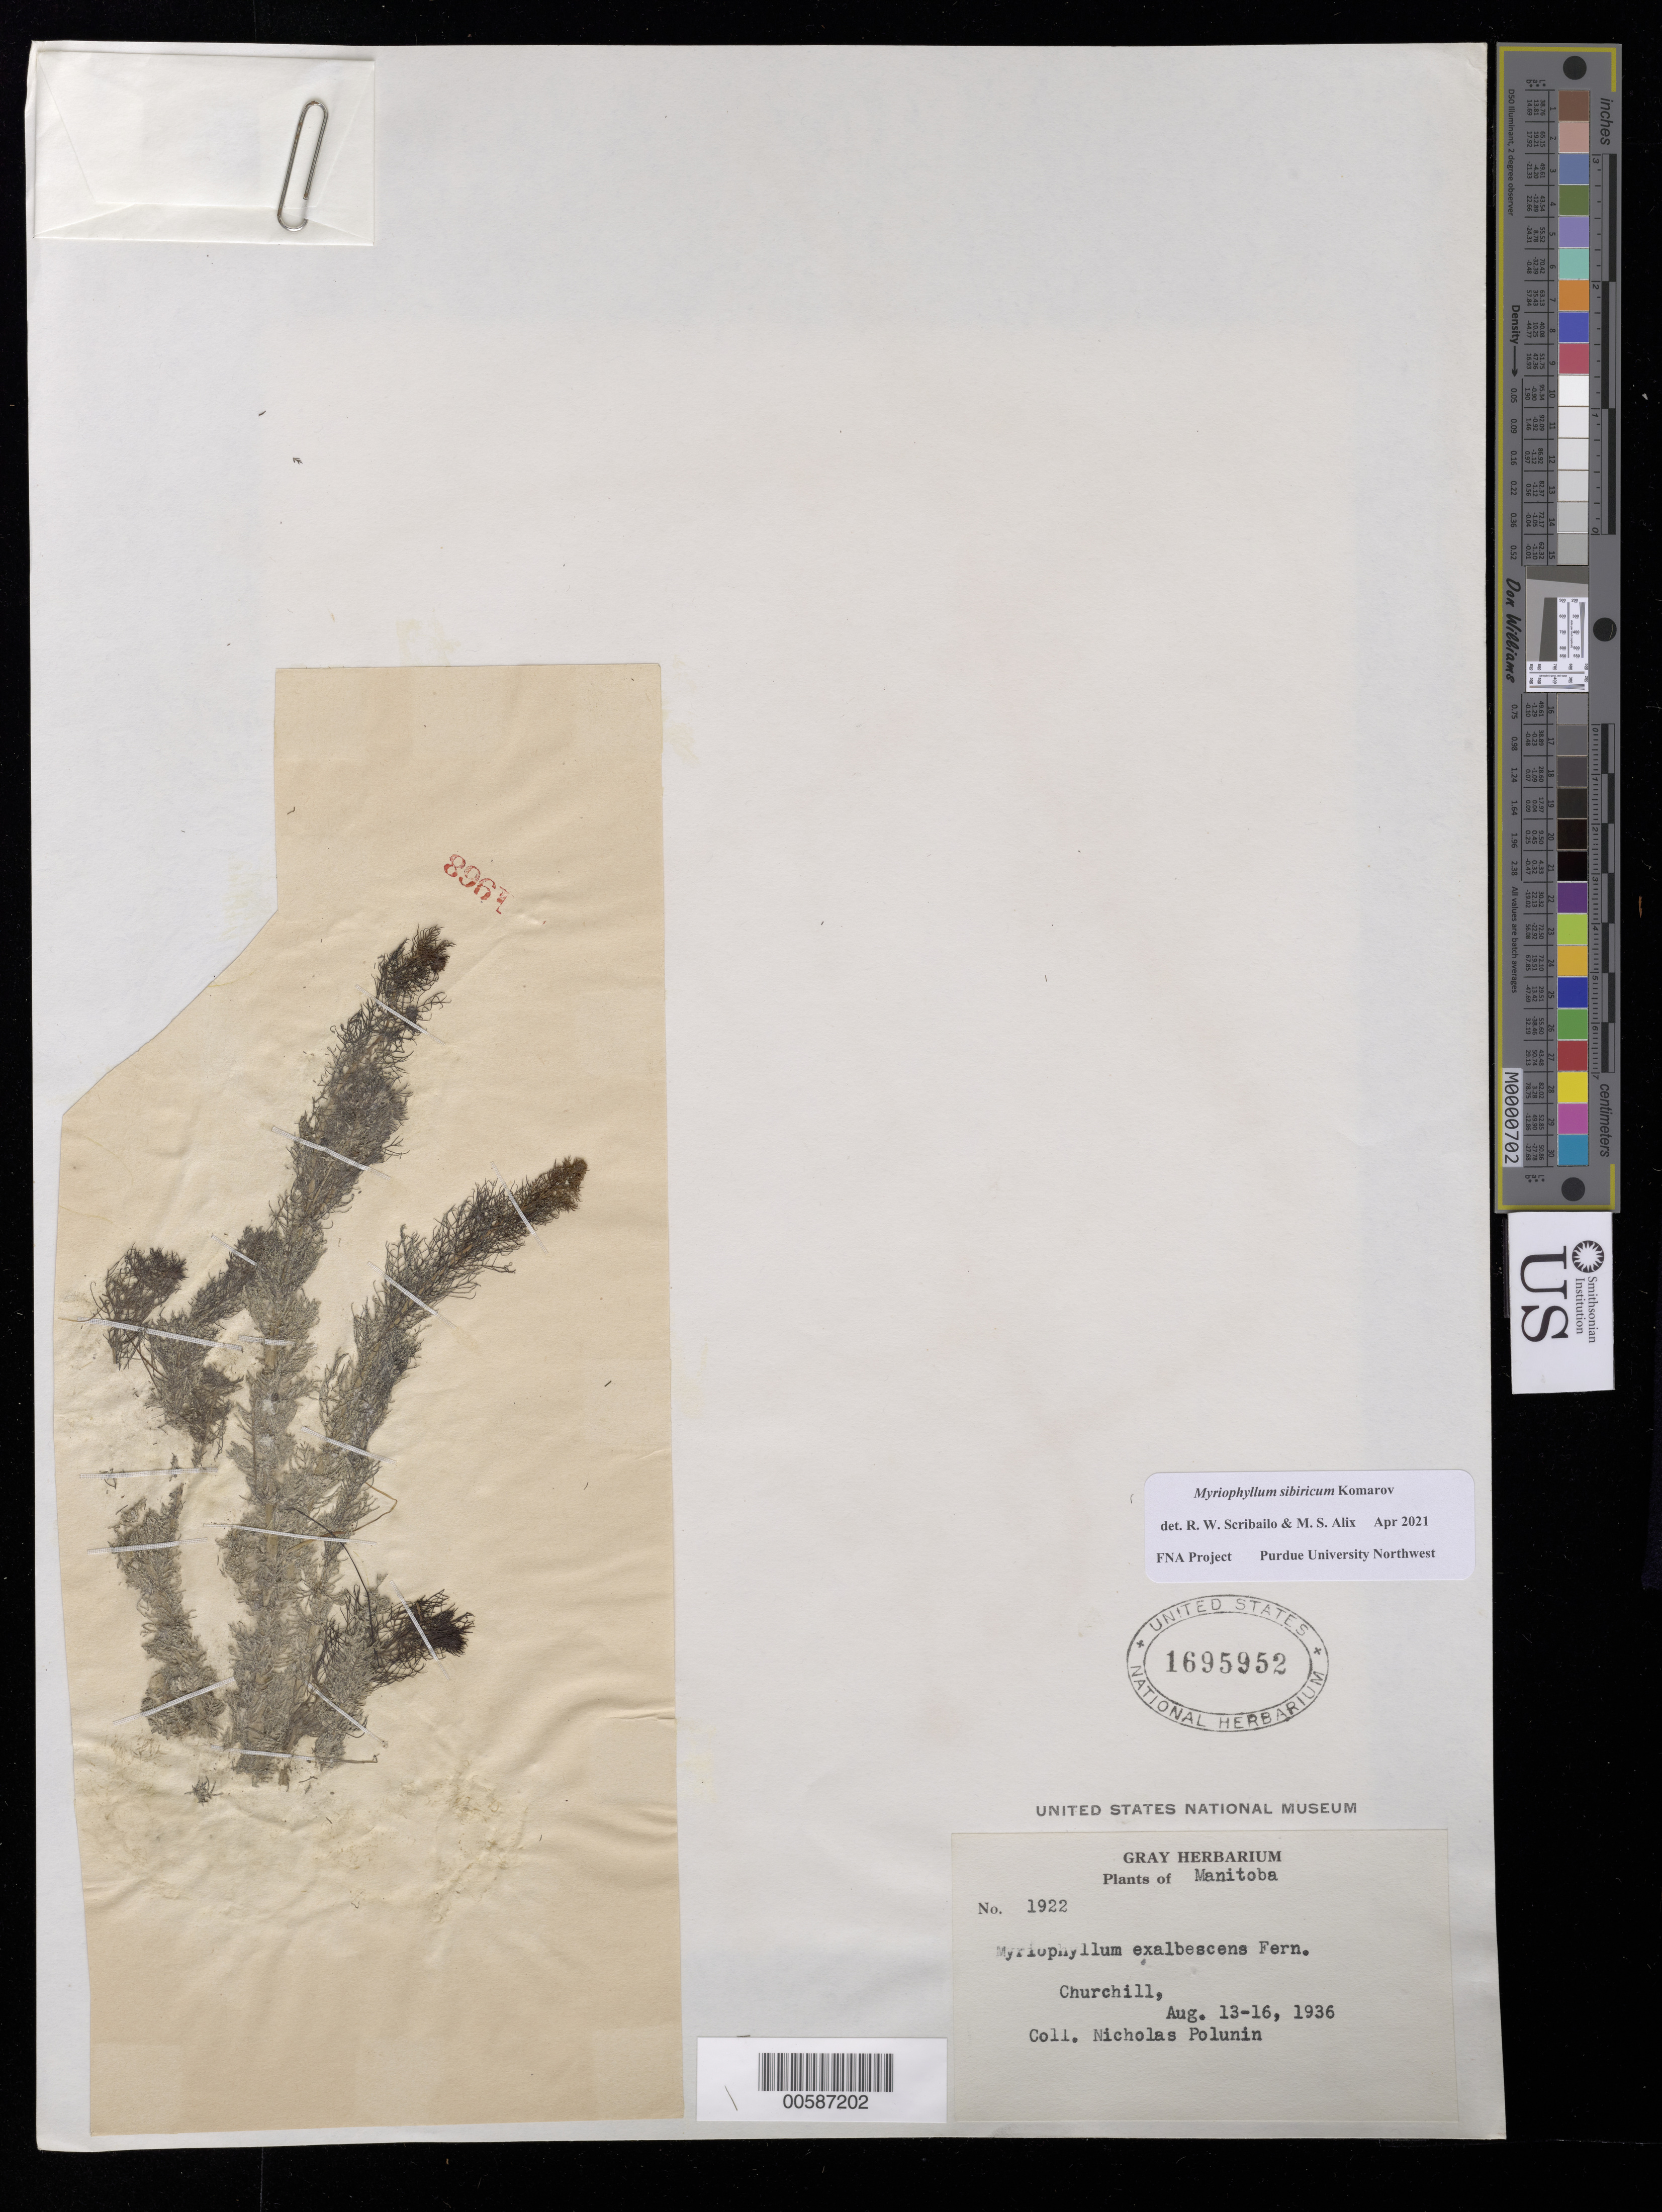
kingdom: Plantae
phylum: Tracheophyta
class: Magnoliopsida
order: Saxifragales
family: Haloragaceae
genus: Myriophyllum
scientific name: Myriophyllum sibiricum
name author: Kom.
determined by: Scribailo, R. W.; Alix, M. S.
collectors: N. V. Polunin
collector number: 1922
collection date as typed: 13 Aug 1936 to 16 Aug 1936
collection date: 1936-08-13/1936-08-16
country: Canada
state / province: Manitoba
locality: Churchill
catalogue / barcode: US 1695952